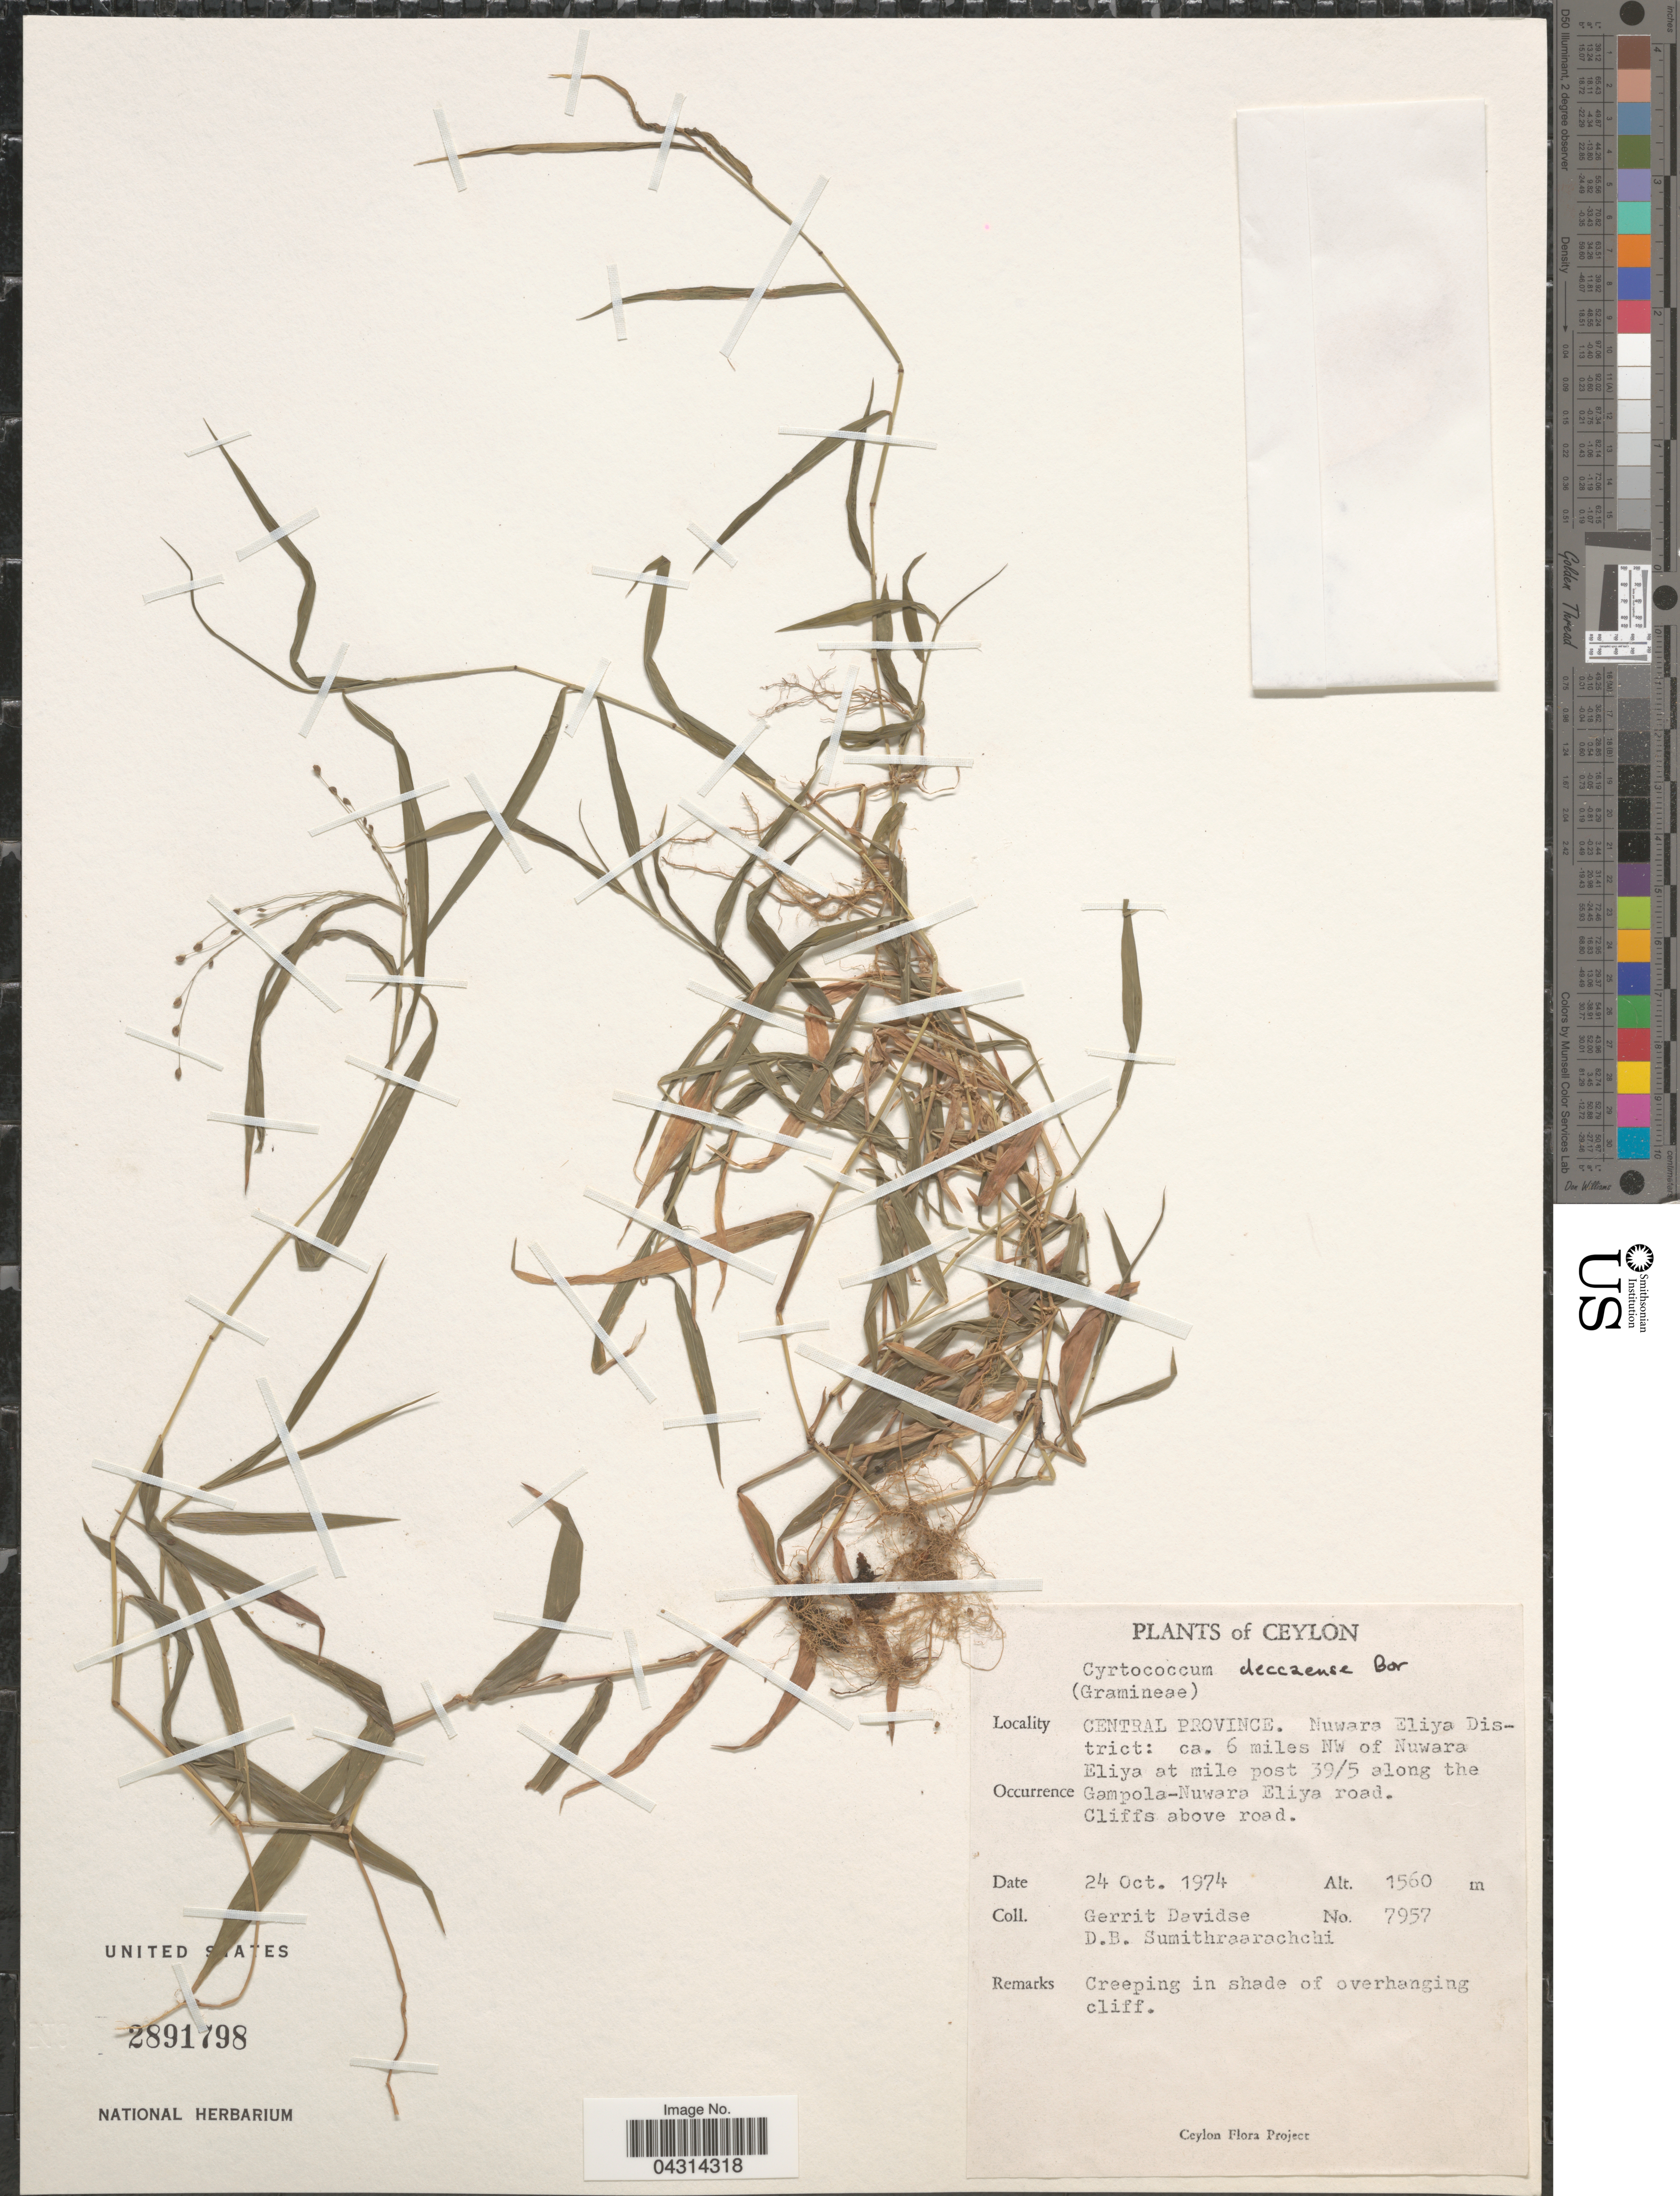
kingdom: Plantae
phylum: Tracheophyta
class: Liliopsida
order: Poales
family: Poaceae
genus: Cyrtococcum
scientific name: Cyrtococcum deccanense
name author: Bor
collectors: G. Davidse & D. B. Sumithraarachchi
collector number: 7957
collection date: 1974-10-24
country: Sri Lanka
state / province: Central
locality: Ceylon. Nuwara Eliya District: ca. 6 miles NW of Nuwara Eliya at mile post 39/5 along the Gampola-Nuwara road.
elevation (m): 1560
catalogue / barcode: US 2891798